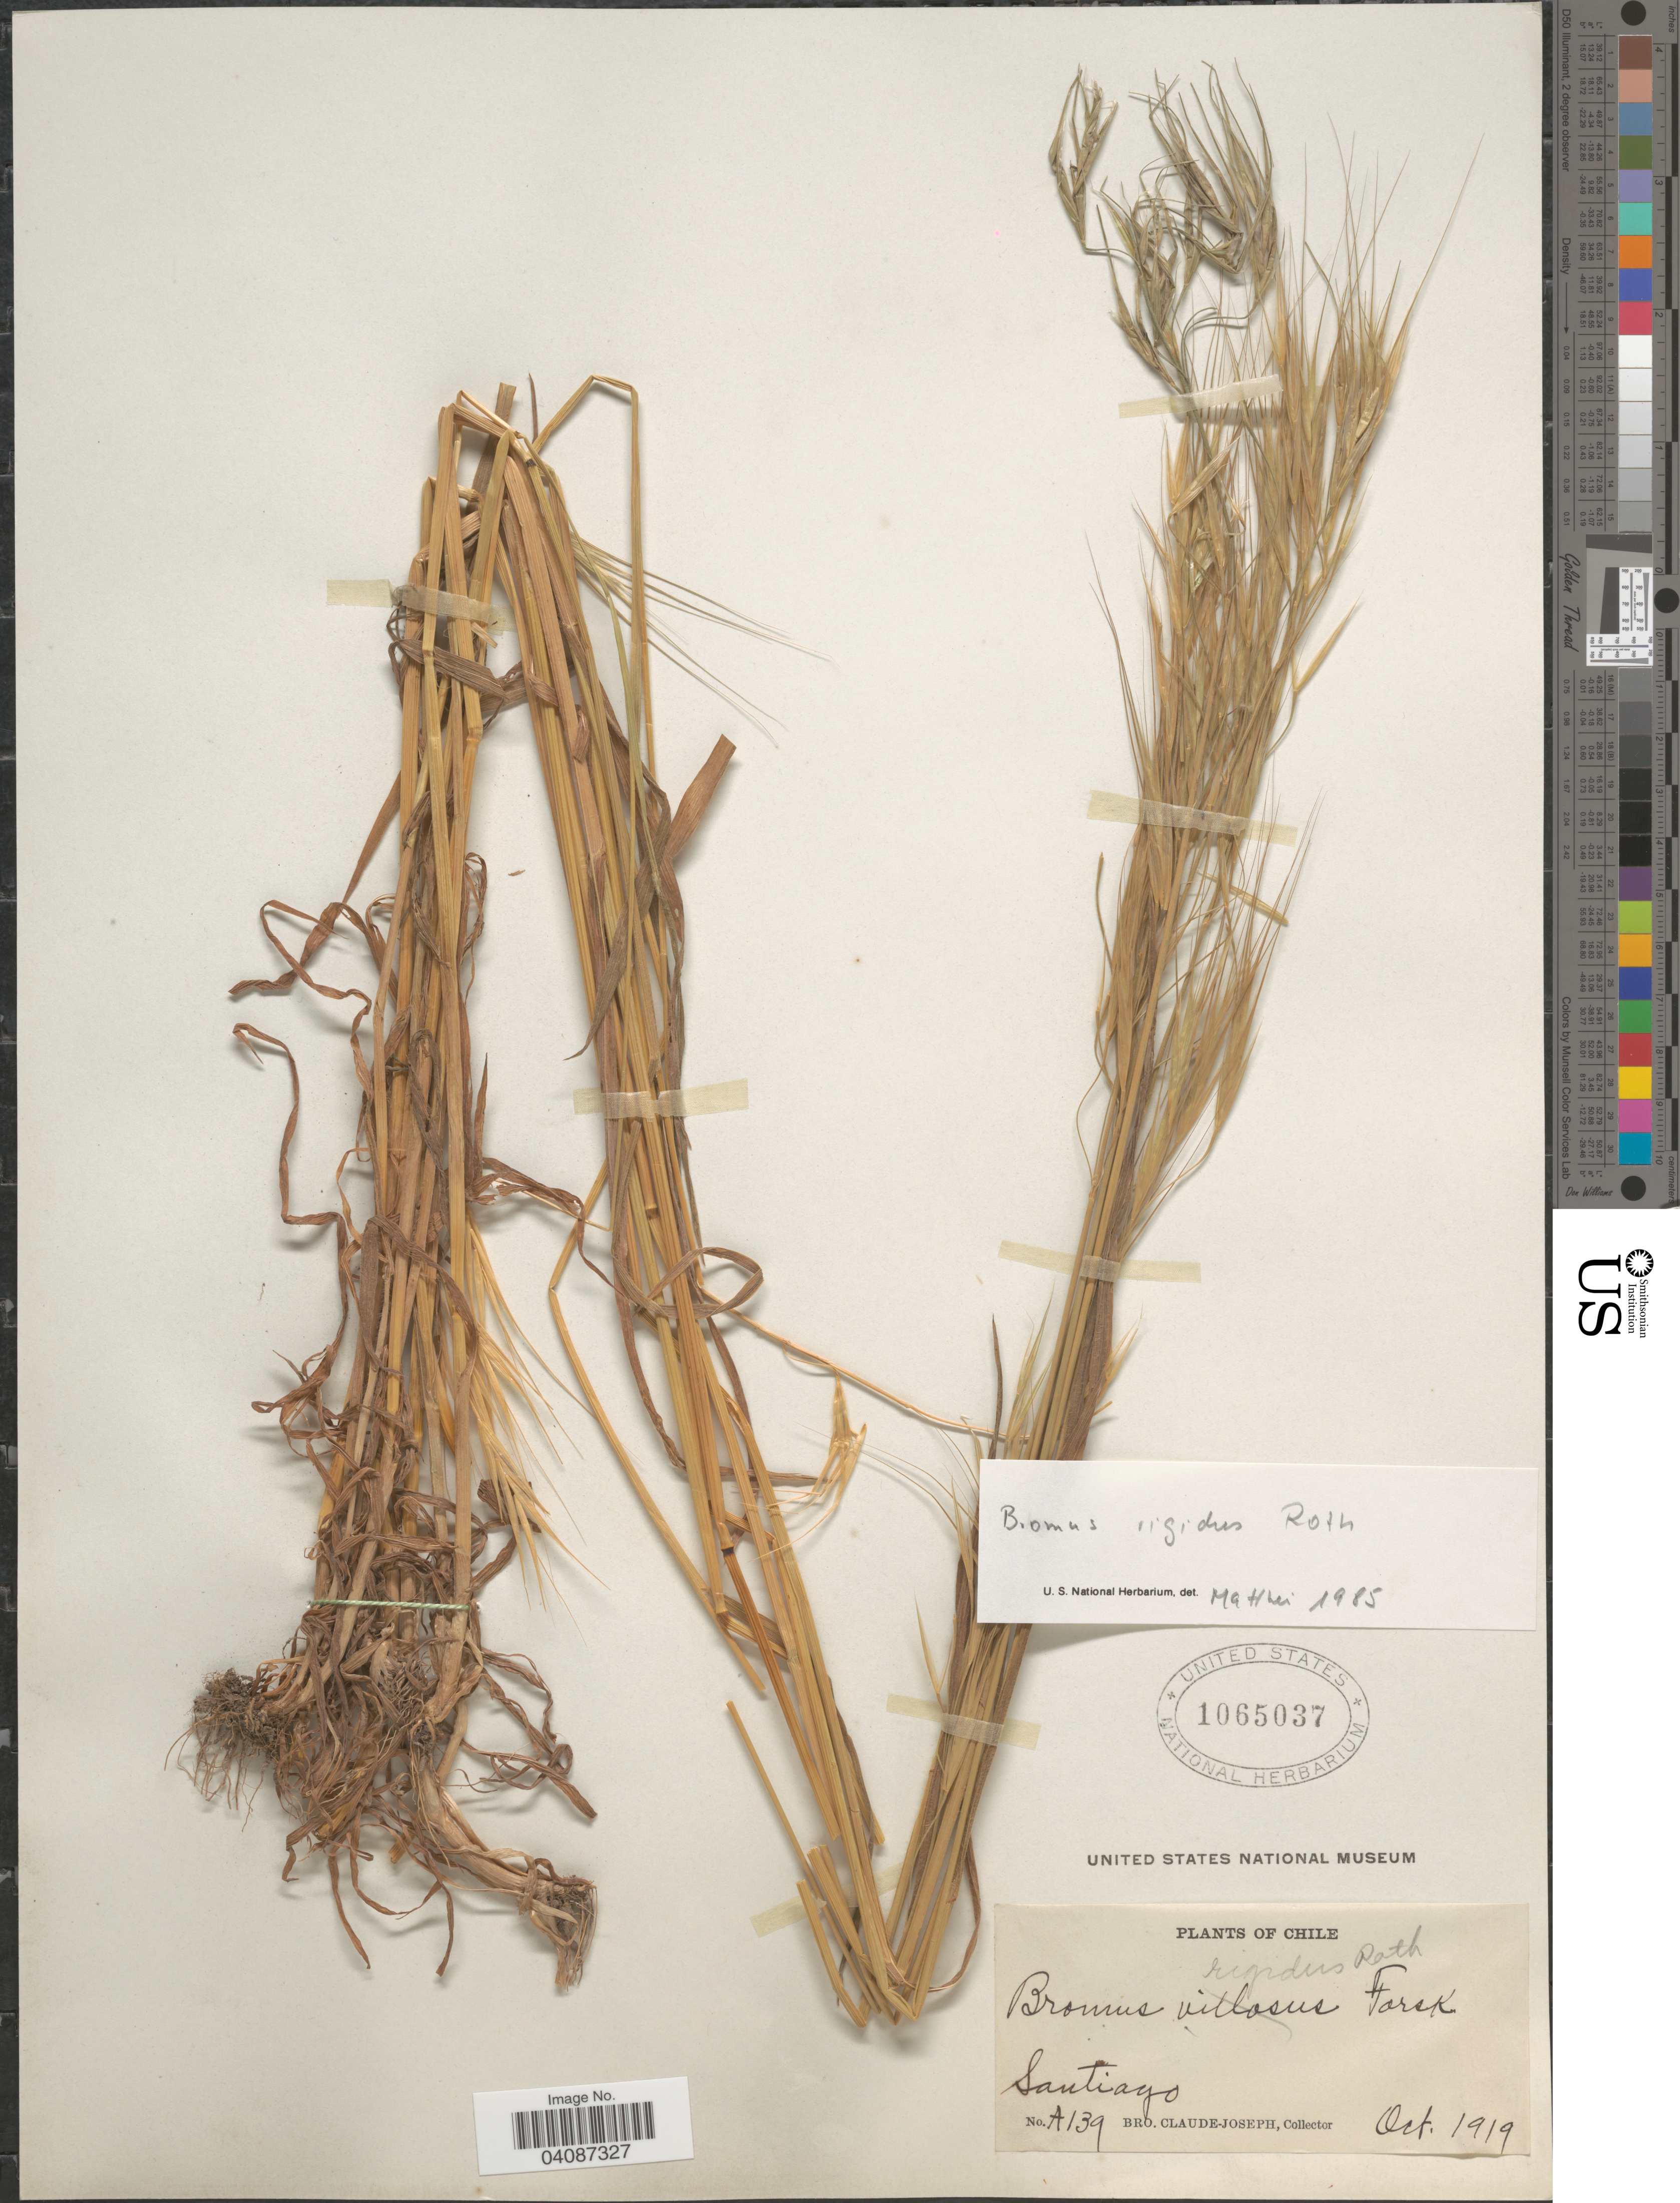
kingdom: Plantae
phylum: Tracheophyta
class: Liliopsida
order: Poales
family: Poaceae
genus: Bromus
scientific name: Bromus rigidus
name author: Roth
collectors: Bro. Claude-Joseph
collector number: A139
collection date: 1919-10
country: Chile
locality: Santiago.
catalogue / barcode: US 1065037